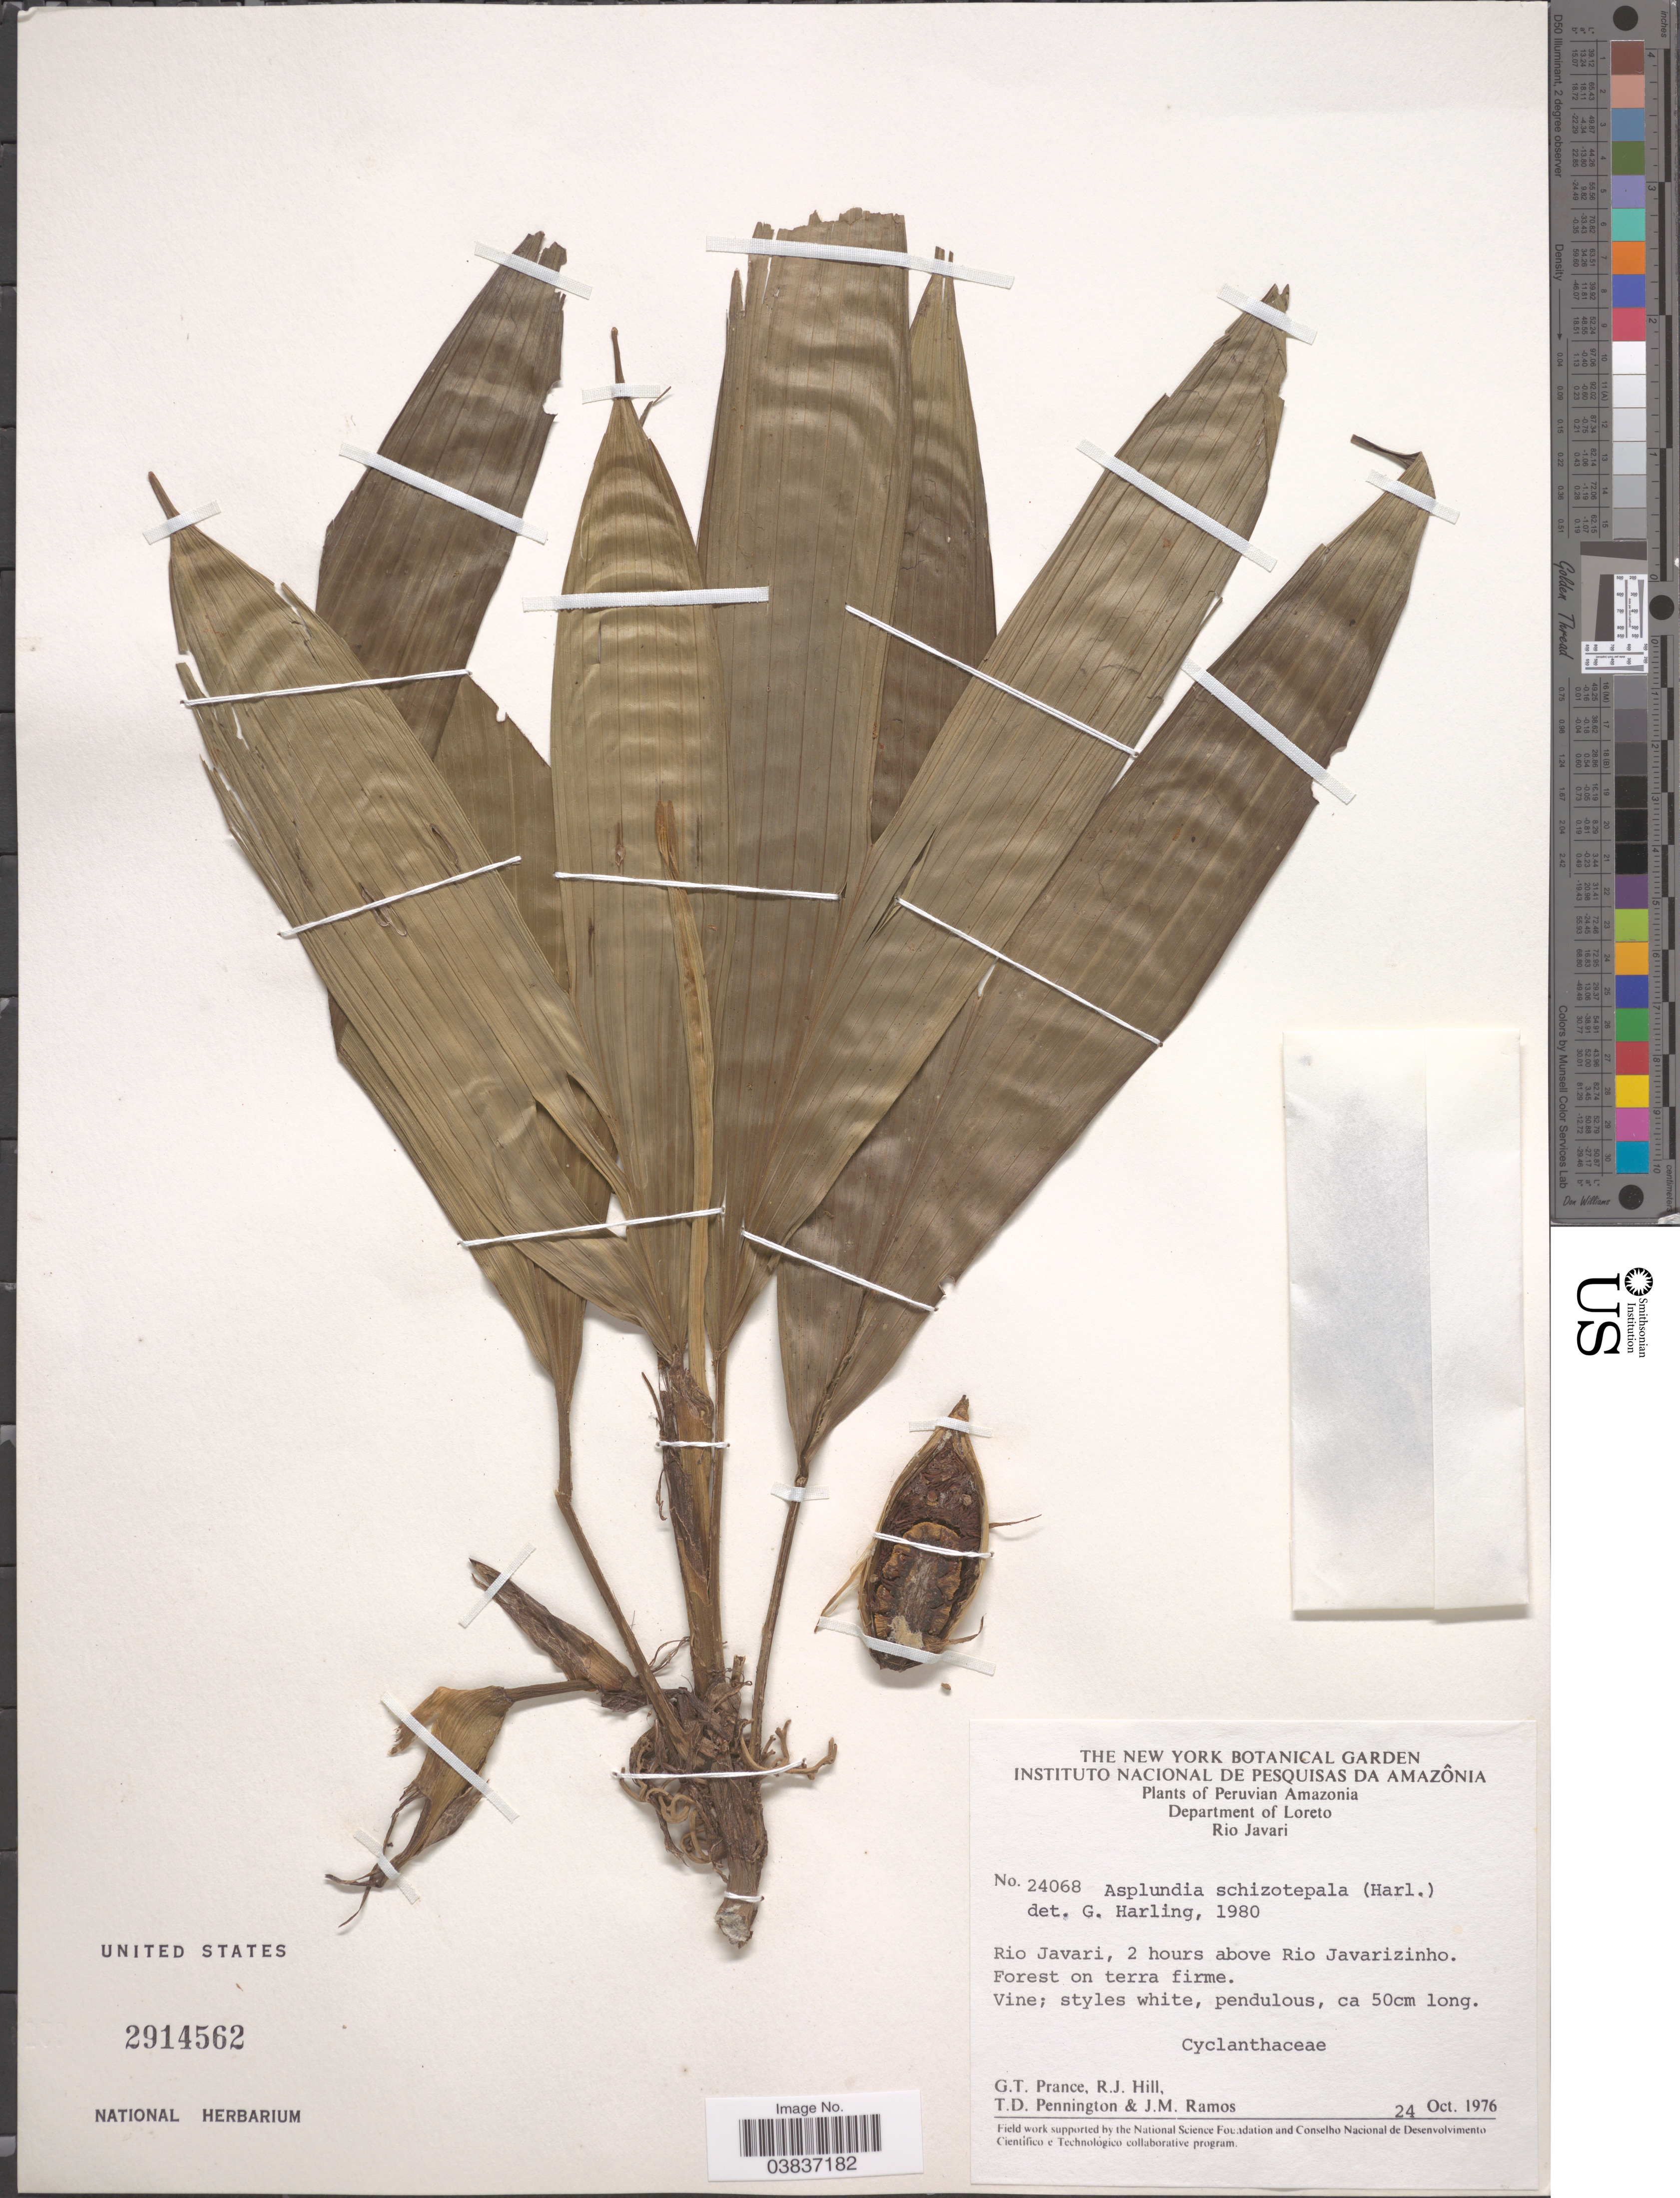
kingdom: Plantae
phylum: Tracheophyta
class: Liliopsida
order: Pandanales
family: Cyclanthaceae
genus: Asplundia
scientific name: Asplundia schizotepala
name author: Harling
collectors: G. T. Prance, R. J. Hill, T. D. Pennington & J. M. Ramos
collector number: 24068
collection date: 1976-10-24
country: Peru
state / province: Loreto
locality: Peruvian Amazonia. Department of Loreto. Rio Javari, 2 hours above Rio Javarizinho.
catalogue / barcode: US 2914562